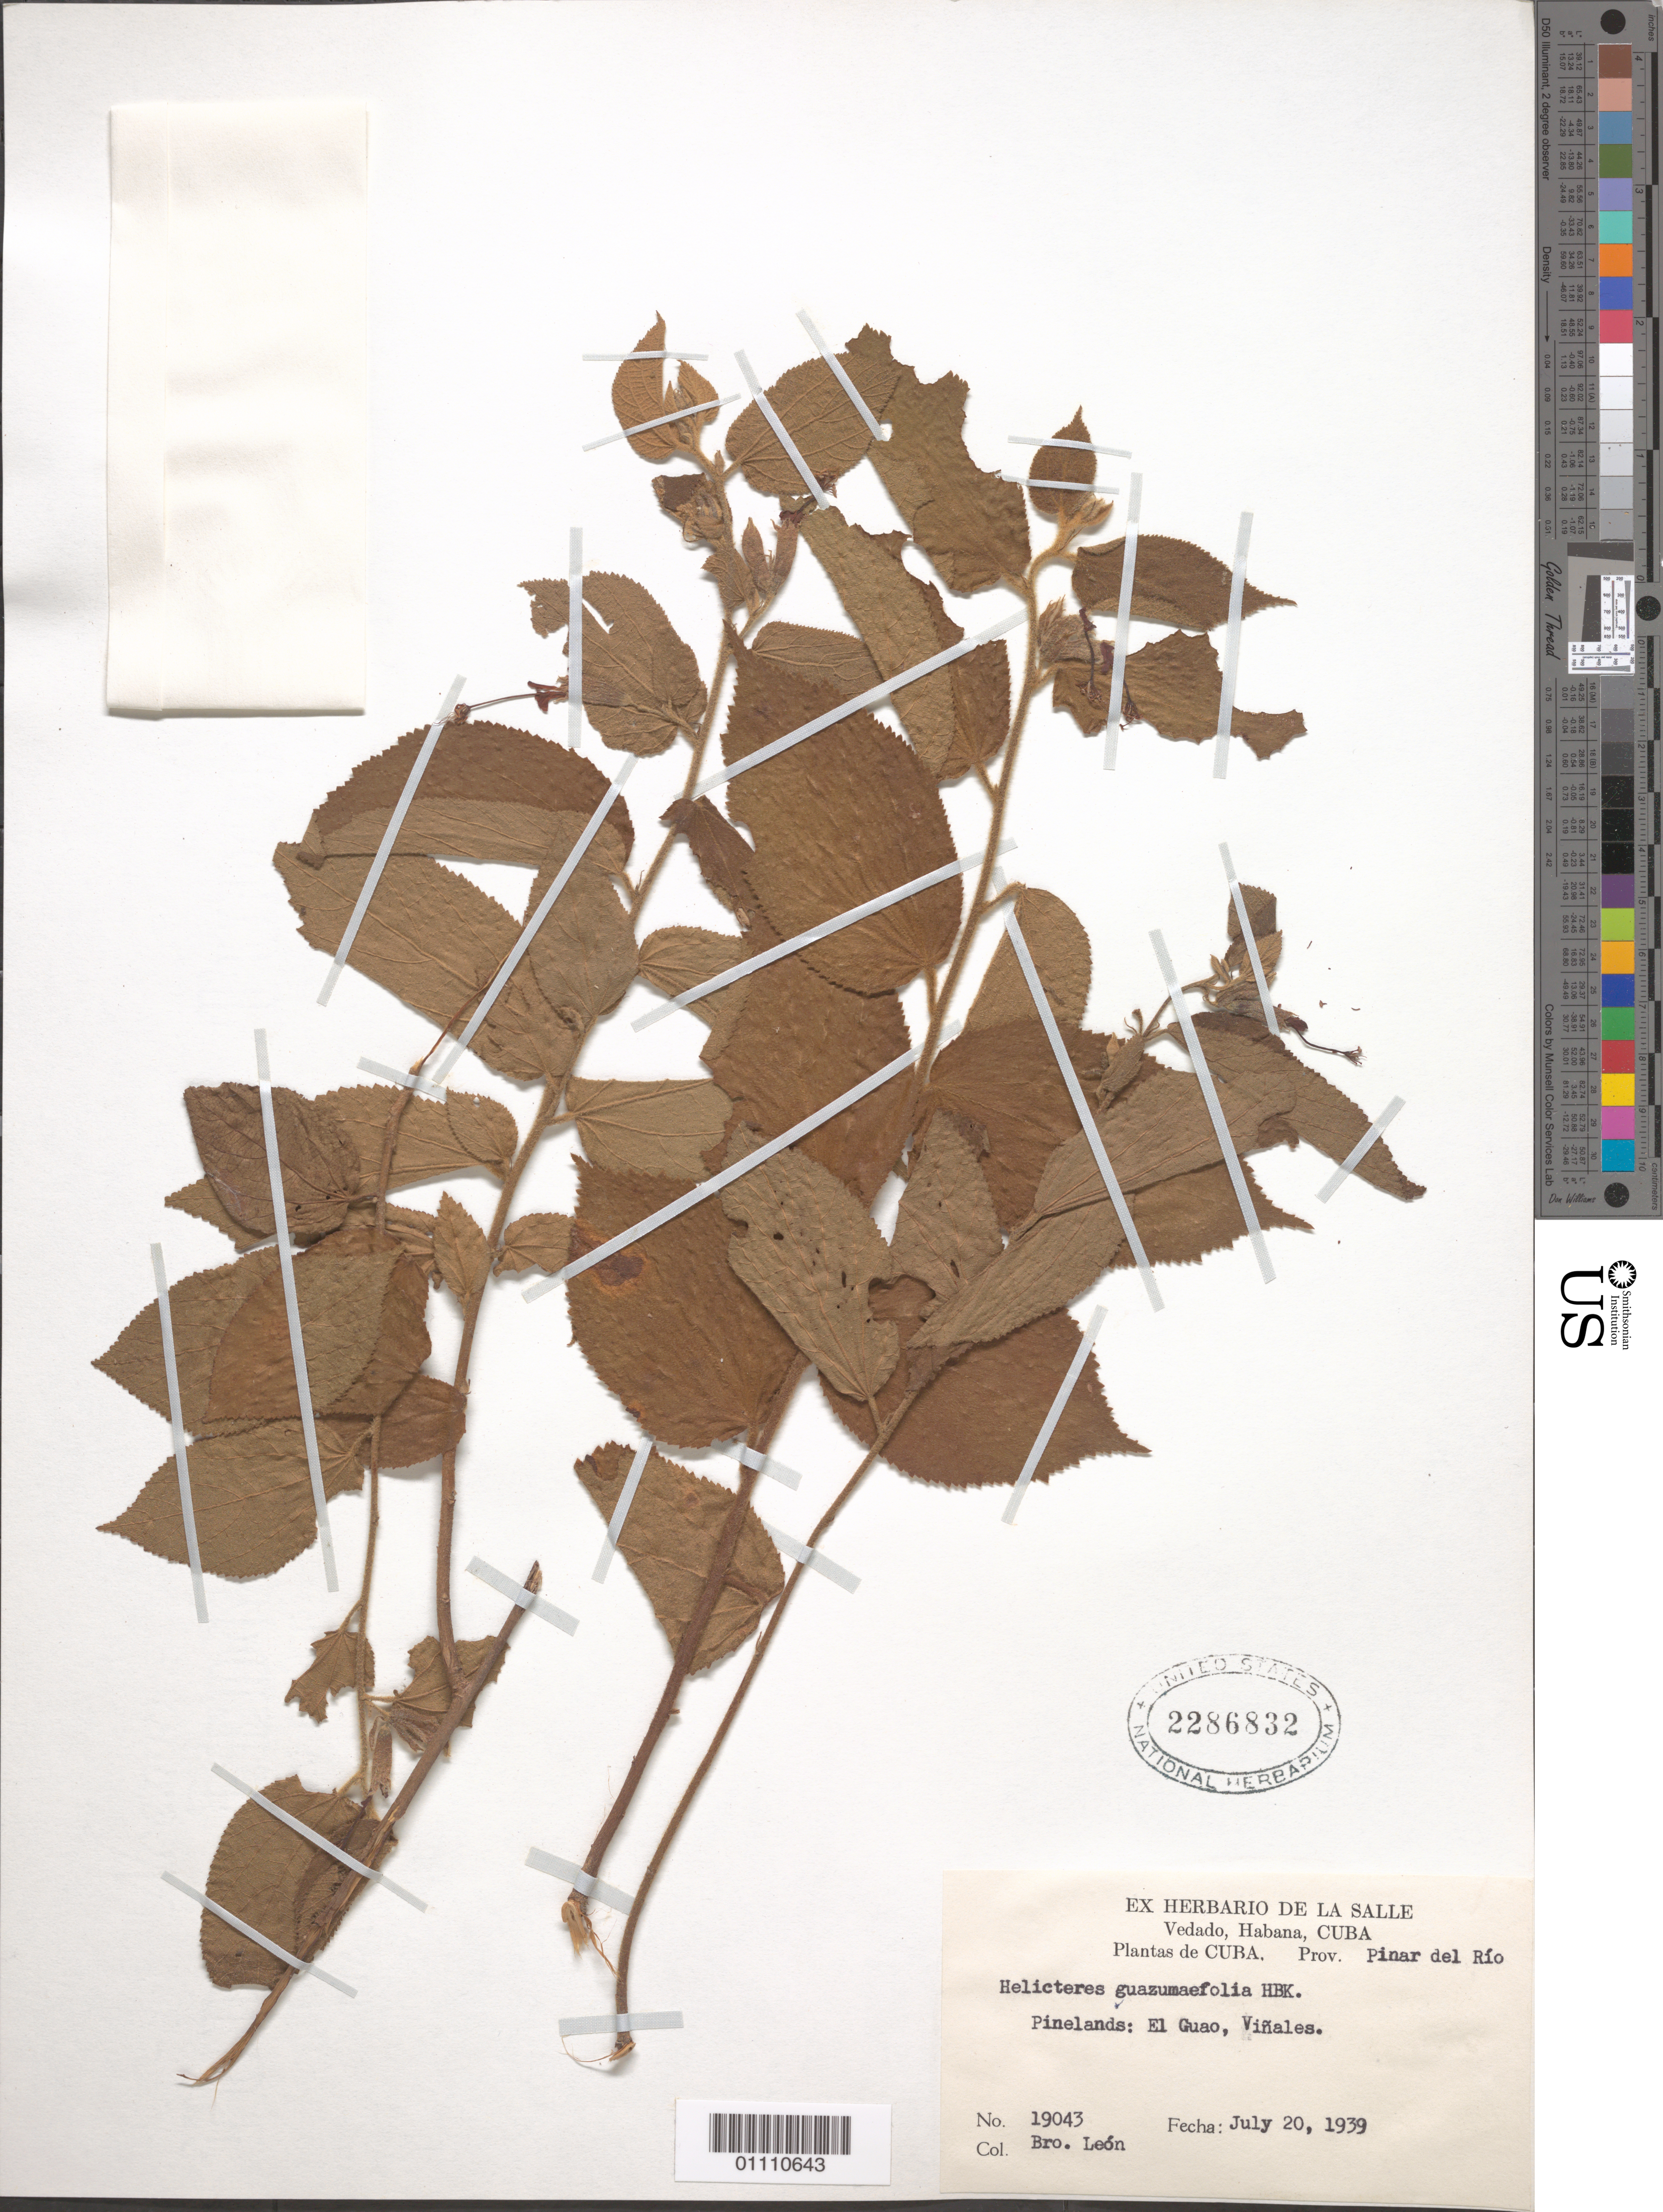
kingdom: Plantae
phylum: Tracheophyta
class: Magnoliopsida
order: Malvales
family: Malvaceae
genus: Helicteres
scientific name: Helicteres guazumifolia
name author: Kunth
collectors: Bro. León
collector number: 19043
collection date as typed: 20 Jul 1939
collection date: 1939-07-20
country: Cuba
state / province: Pinar del Rio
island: Cuba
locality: Pinelands: El Guao, Viñales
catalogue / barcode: US 2286832